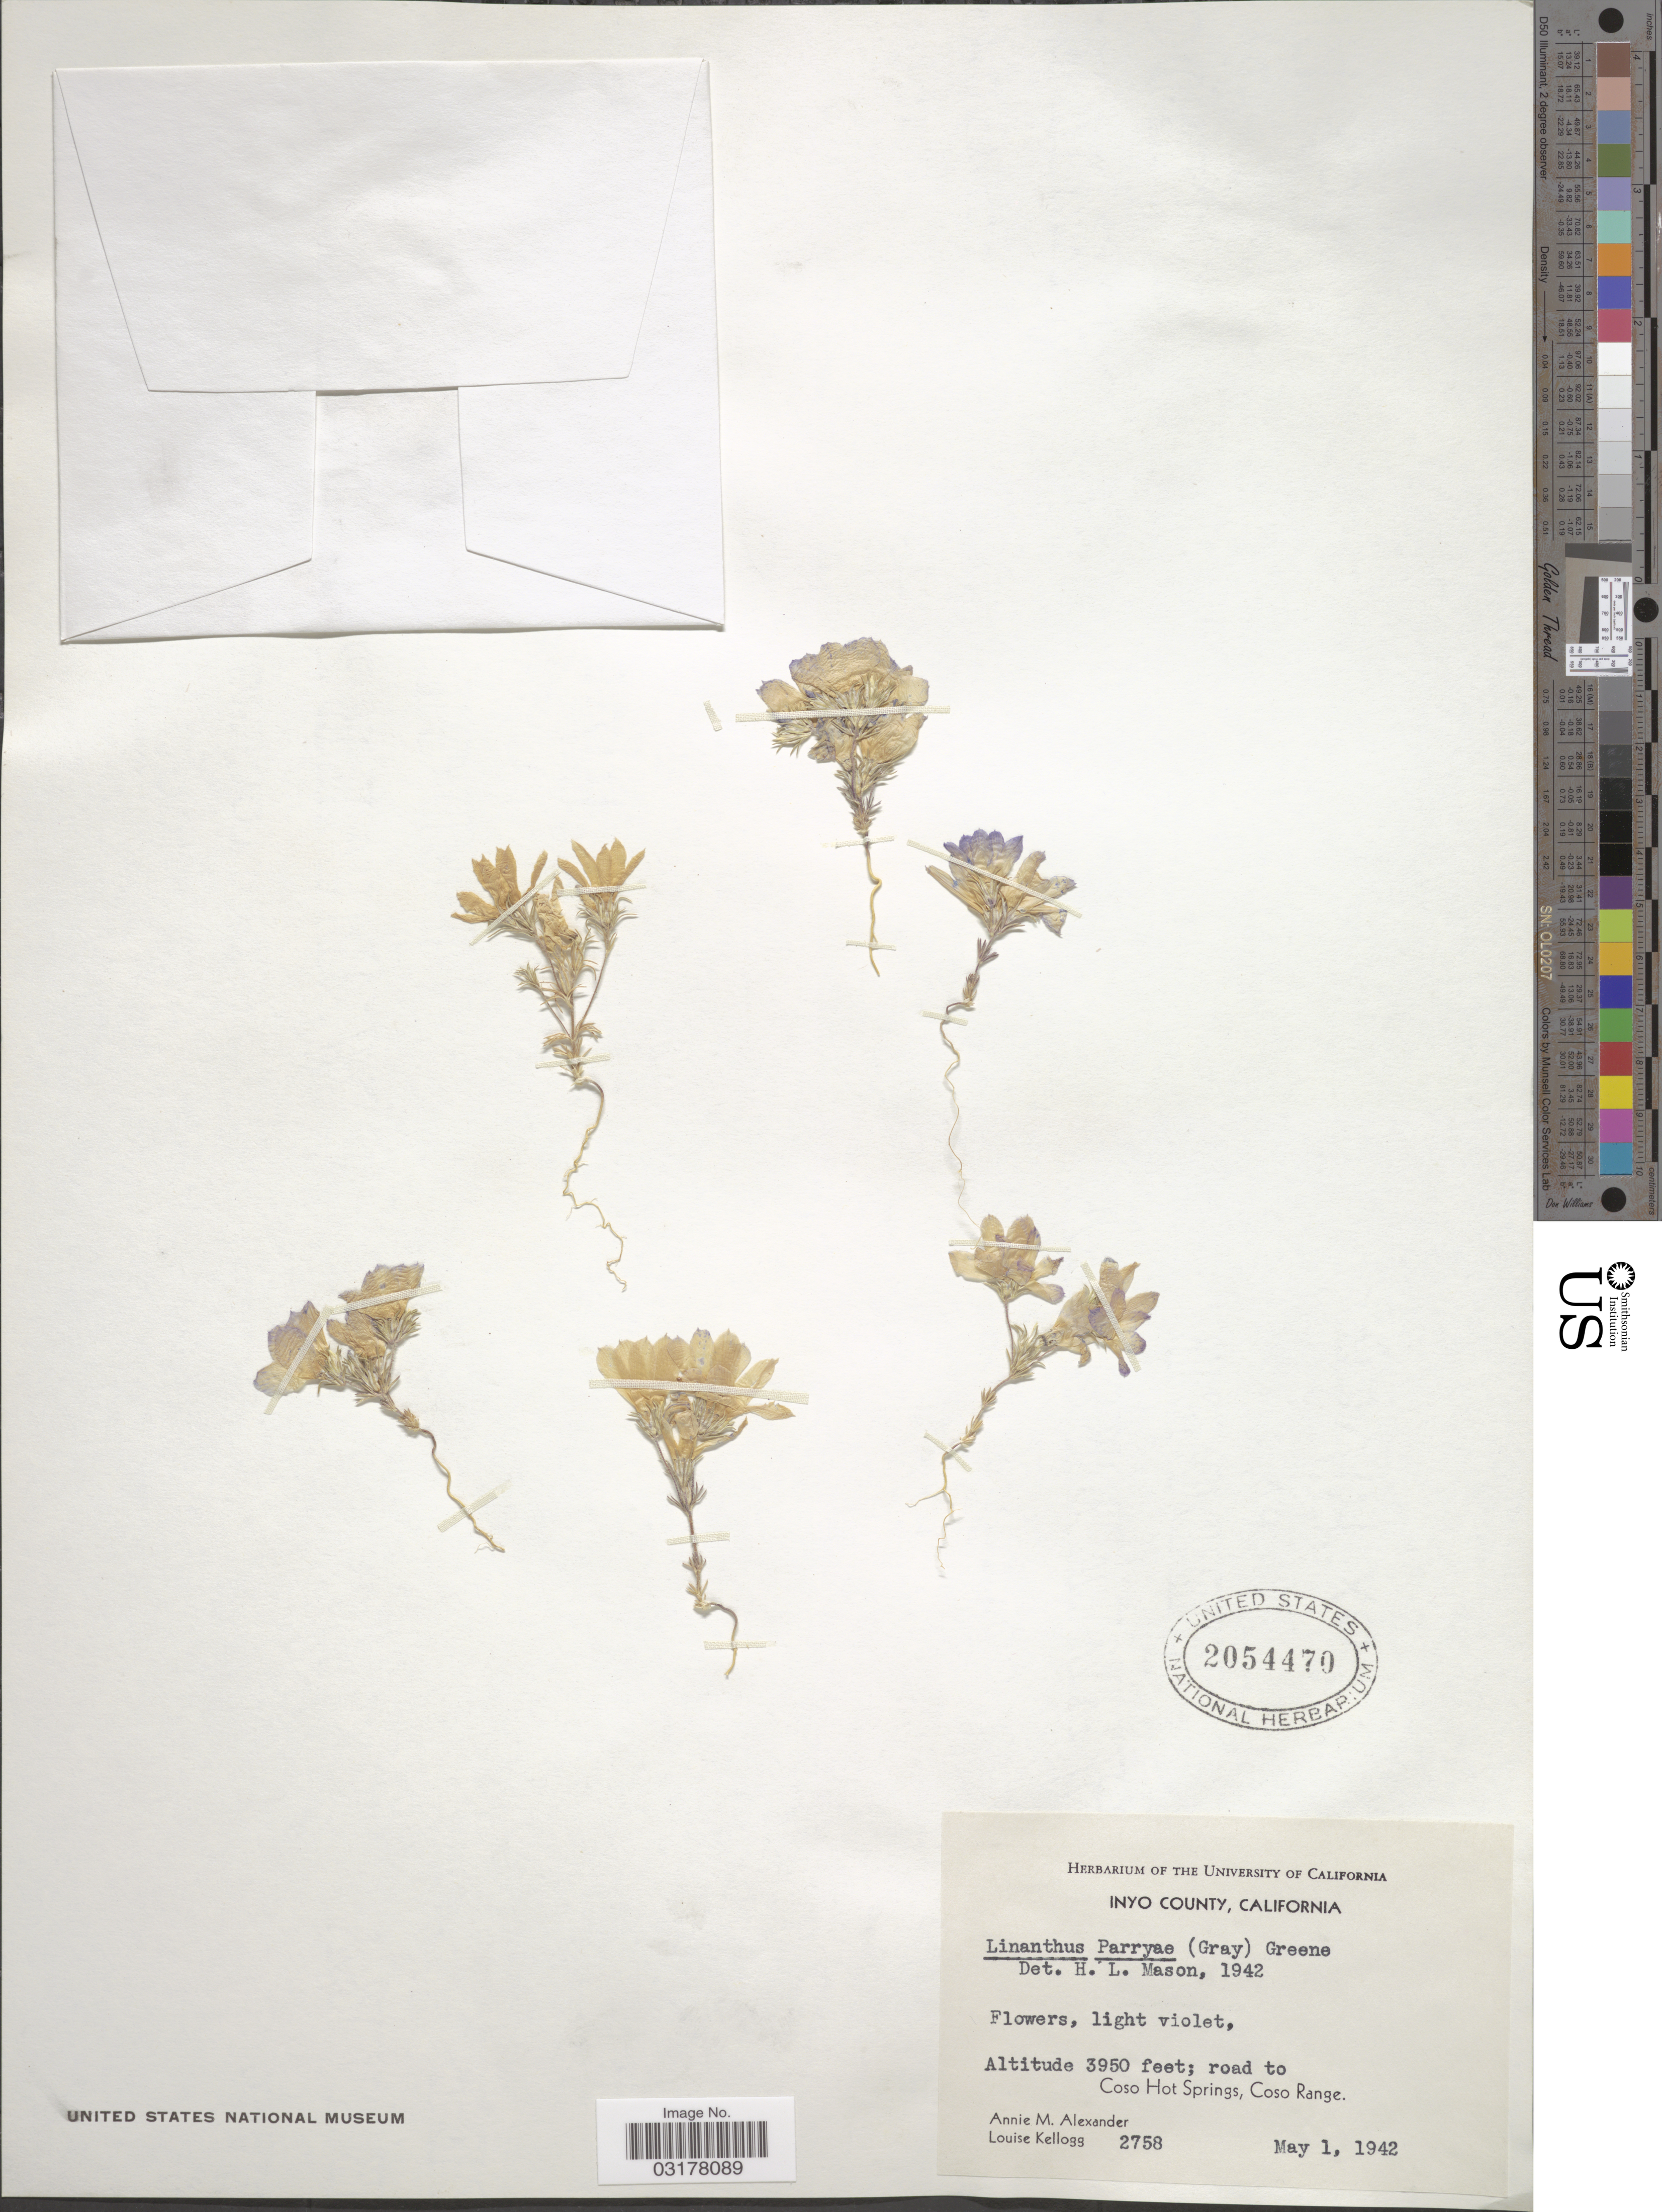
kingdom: Plantae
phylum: Tracheophyta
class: Magnoliopsida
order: Ericales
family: Polemoniaceae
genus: Linanthus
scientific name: Linanthus parryae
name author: (A. Gray) Greene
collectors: A. M. Alexander & L. Kellogg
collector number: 2758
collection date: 1942-05-01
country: United States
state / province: California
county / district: Inyo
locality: Inyo County. Road to Coso Hot Springs, Coso Range.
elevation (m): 1204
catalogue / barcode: US 2054470